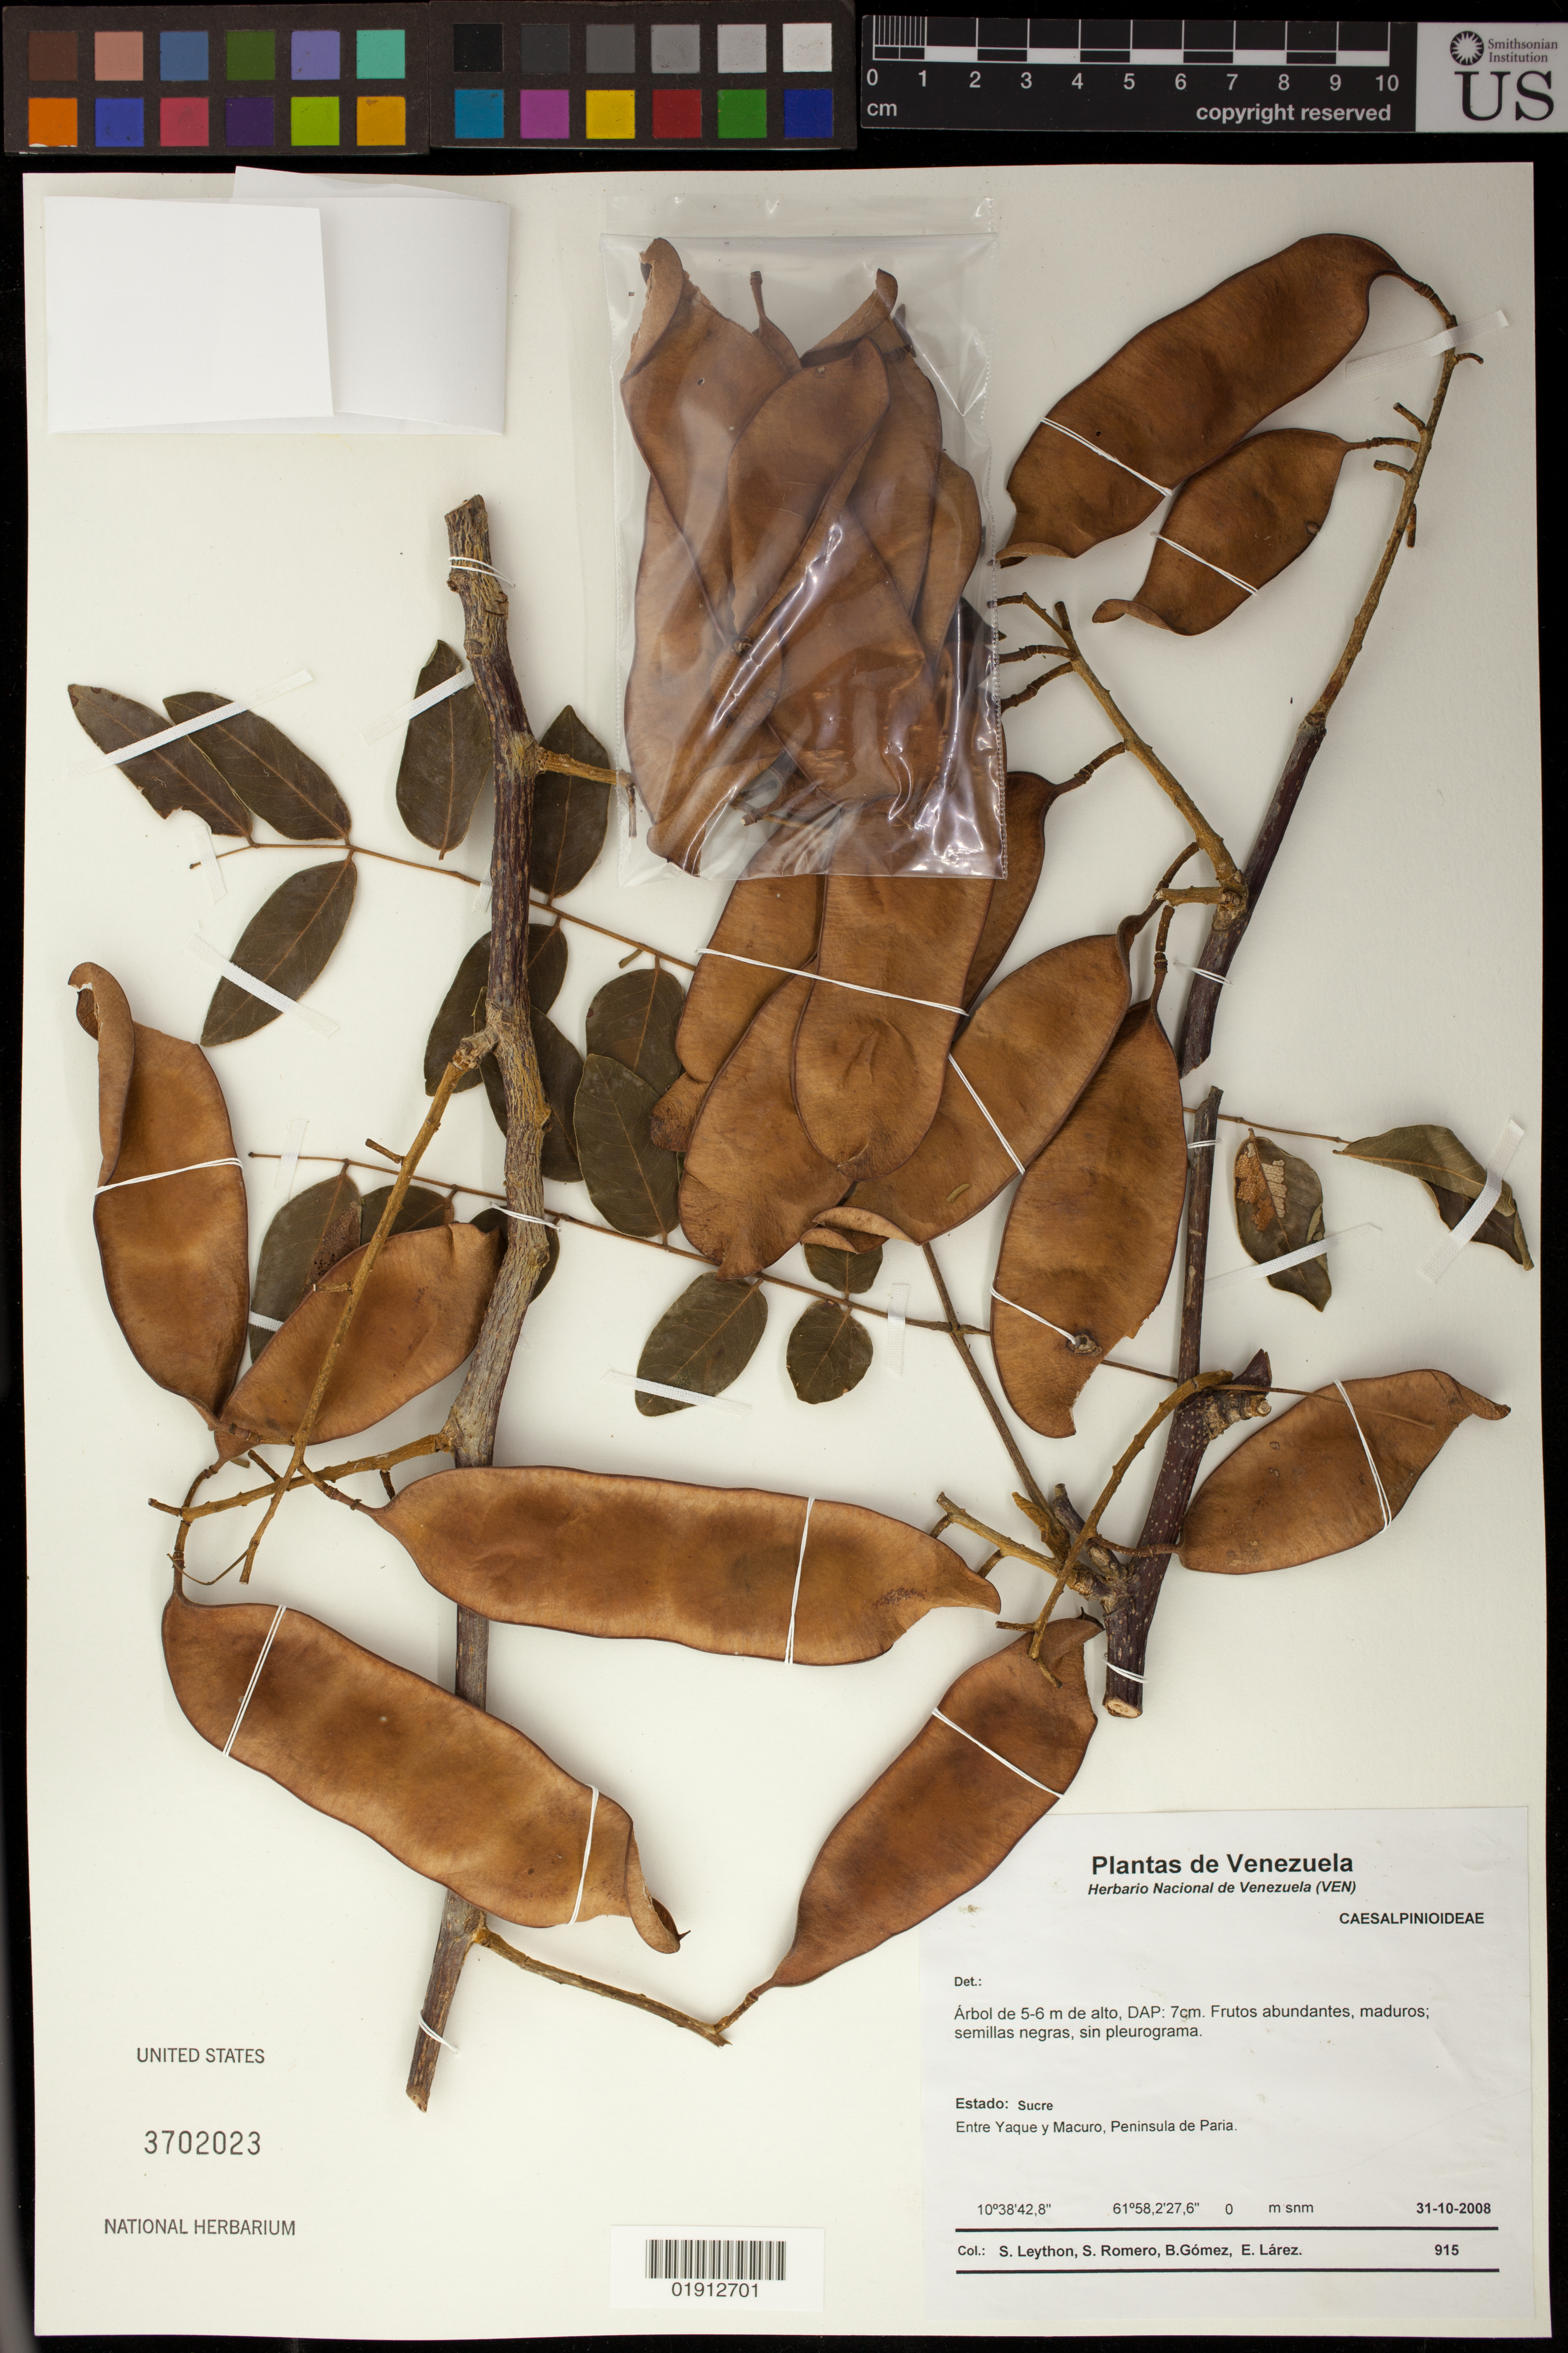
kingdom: Plantae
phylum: Tracheophyta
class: Magnoliopsida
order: Fabales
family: Fabaceae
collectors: S. Leython, S. Romero, B. Gomez & E. Larez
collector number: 915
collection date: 2008-10-31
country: Venezuela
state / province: Sucre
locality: Entre Yaque y Macuro, Peninsula de Paria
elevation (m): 0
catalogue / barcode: US 3702023